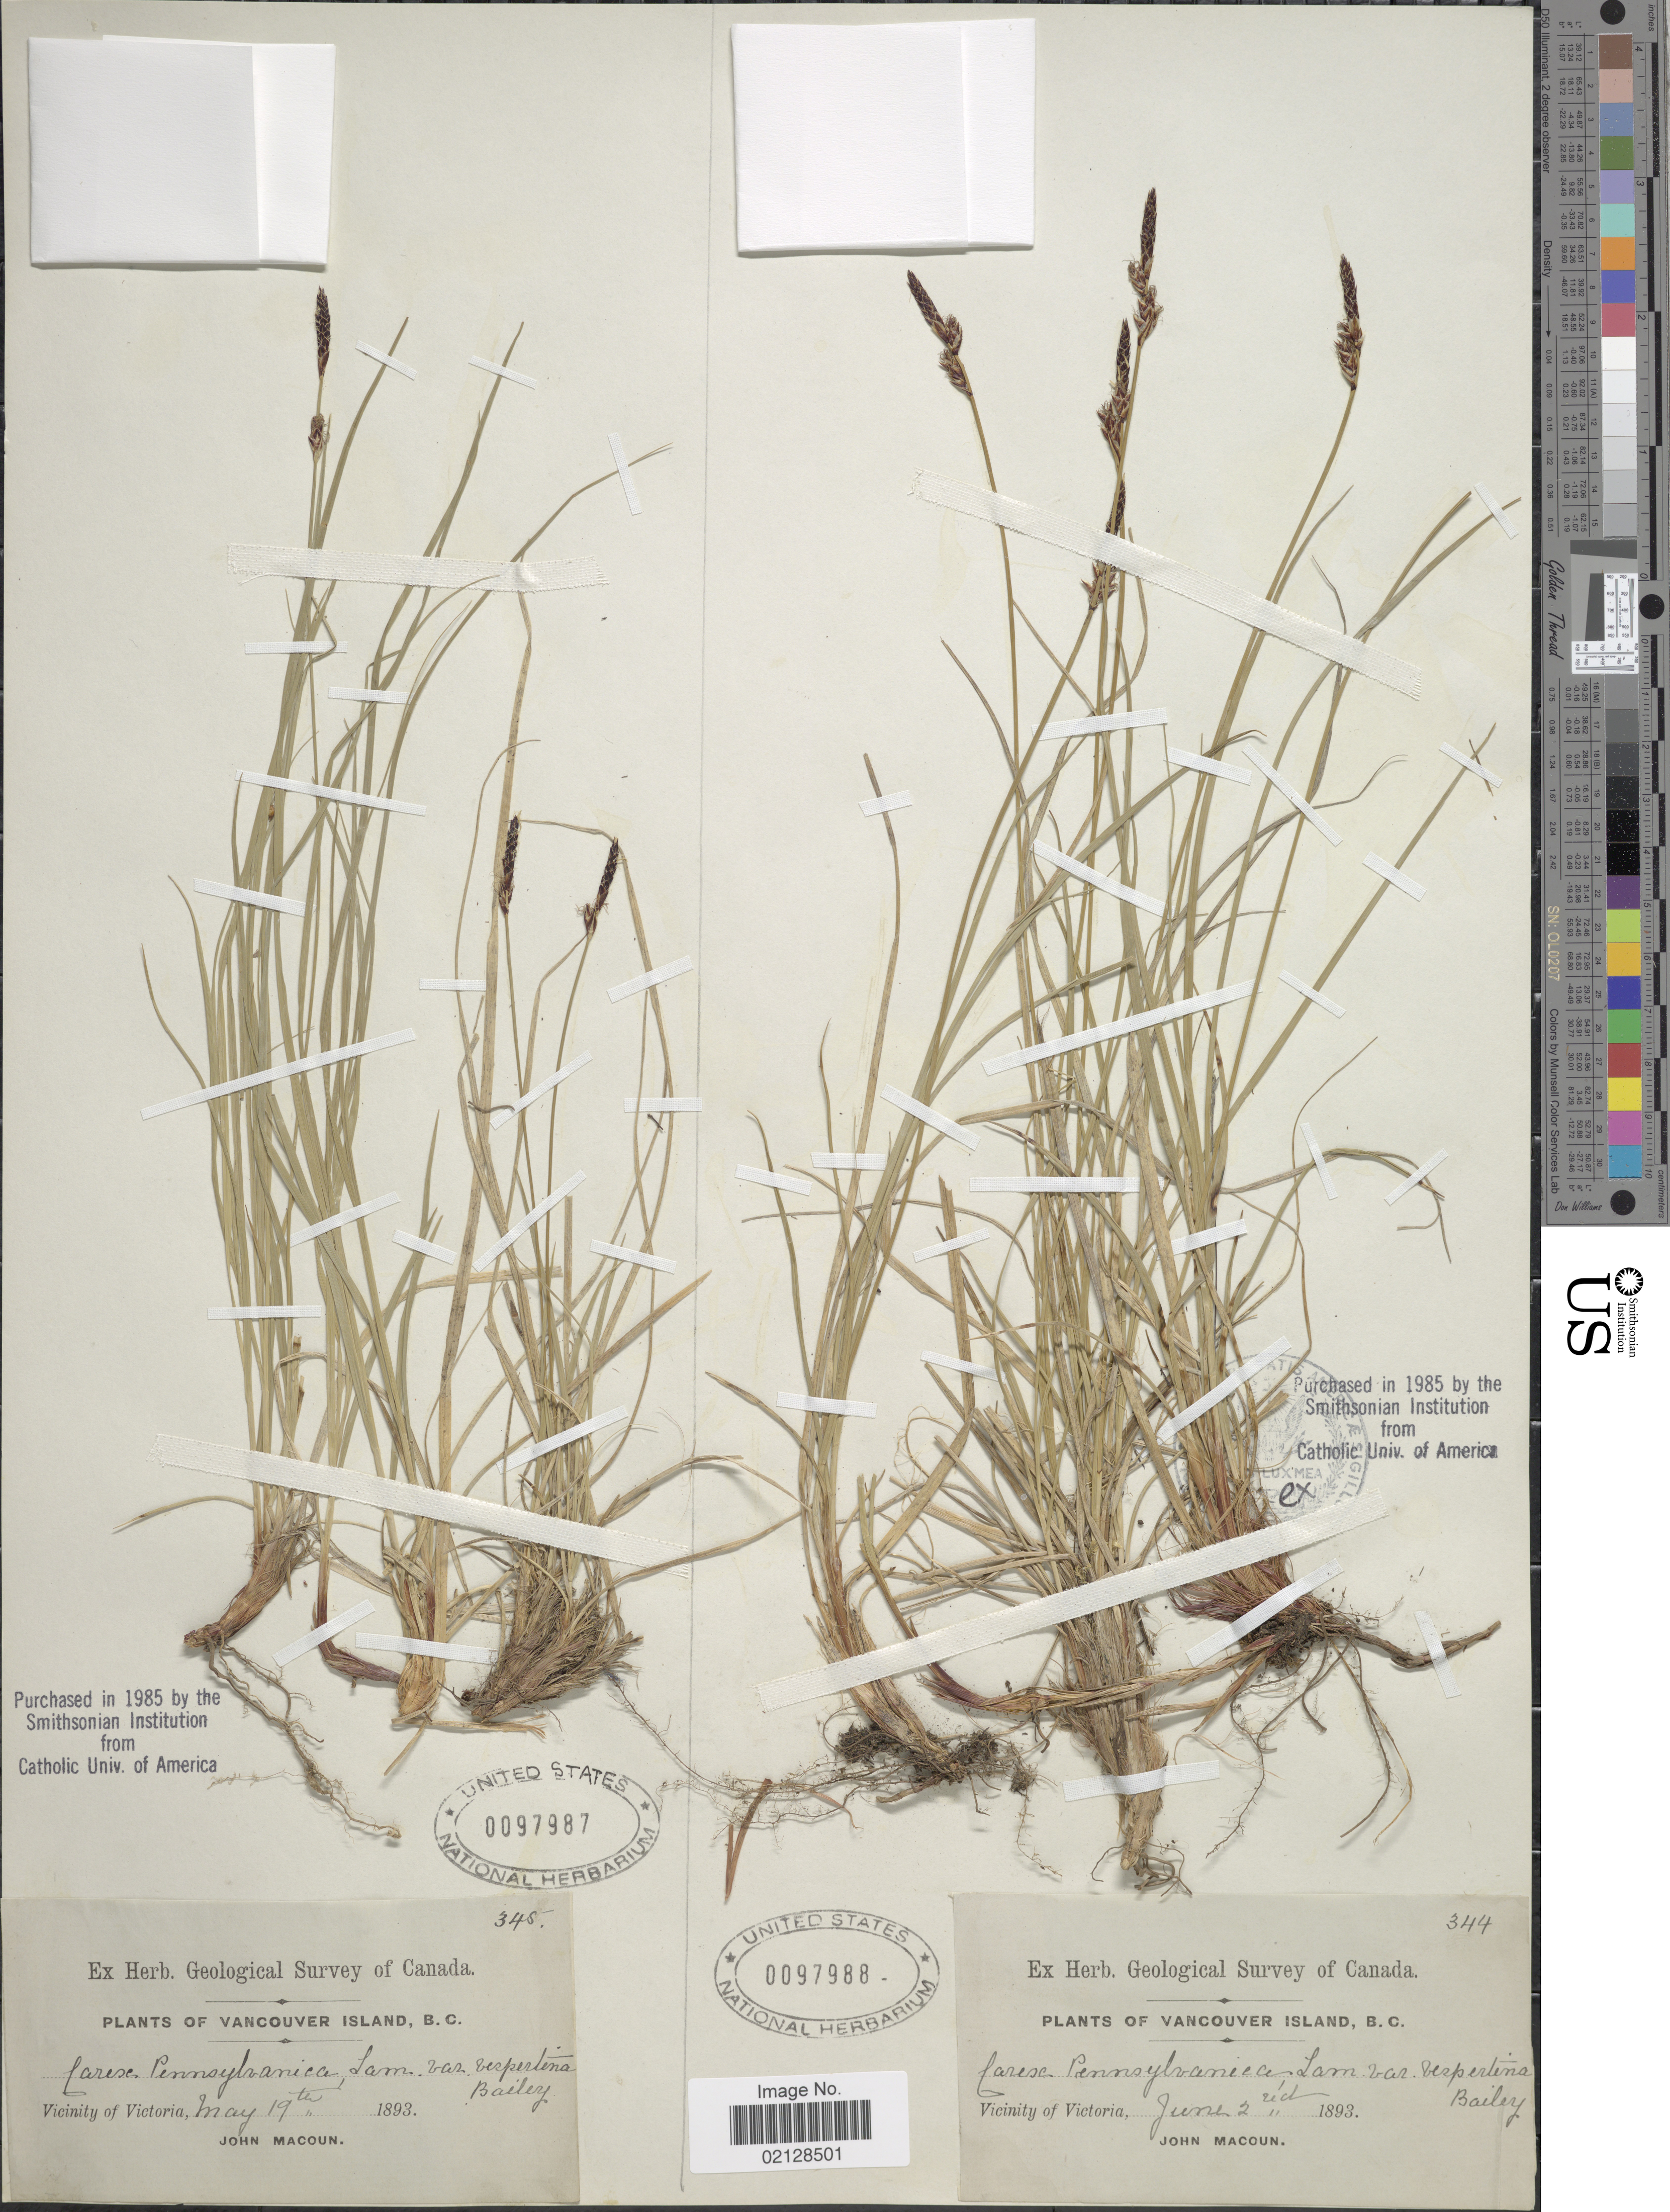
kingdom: Plantae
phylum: Tracheophyta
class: Liliopsida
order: Poales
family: Cyperaceae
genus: Carex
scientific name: Carex pensylvanica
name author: Lam.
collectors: J. Macoun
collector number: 344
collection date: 1893-06-02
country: Canada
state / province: British Columbia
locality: Vancouver Island, Vicinity of Victoria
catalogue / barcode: US 97988-2